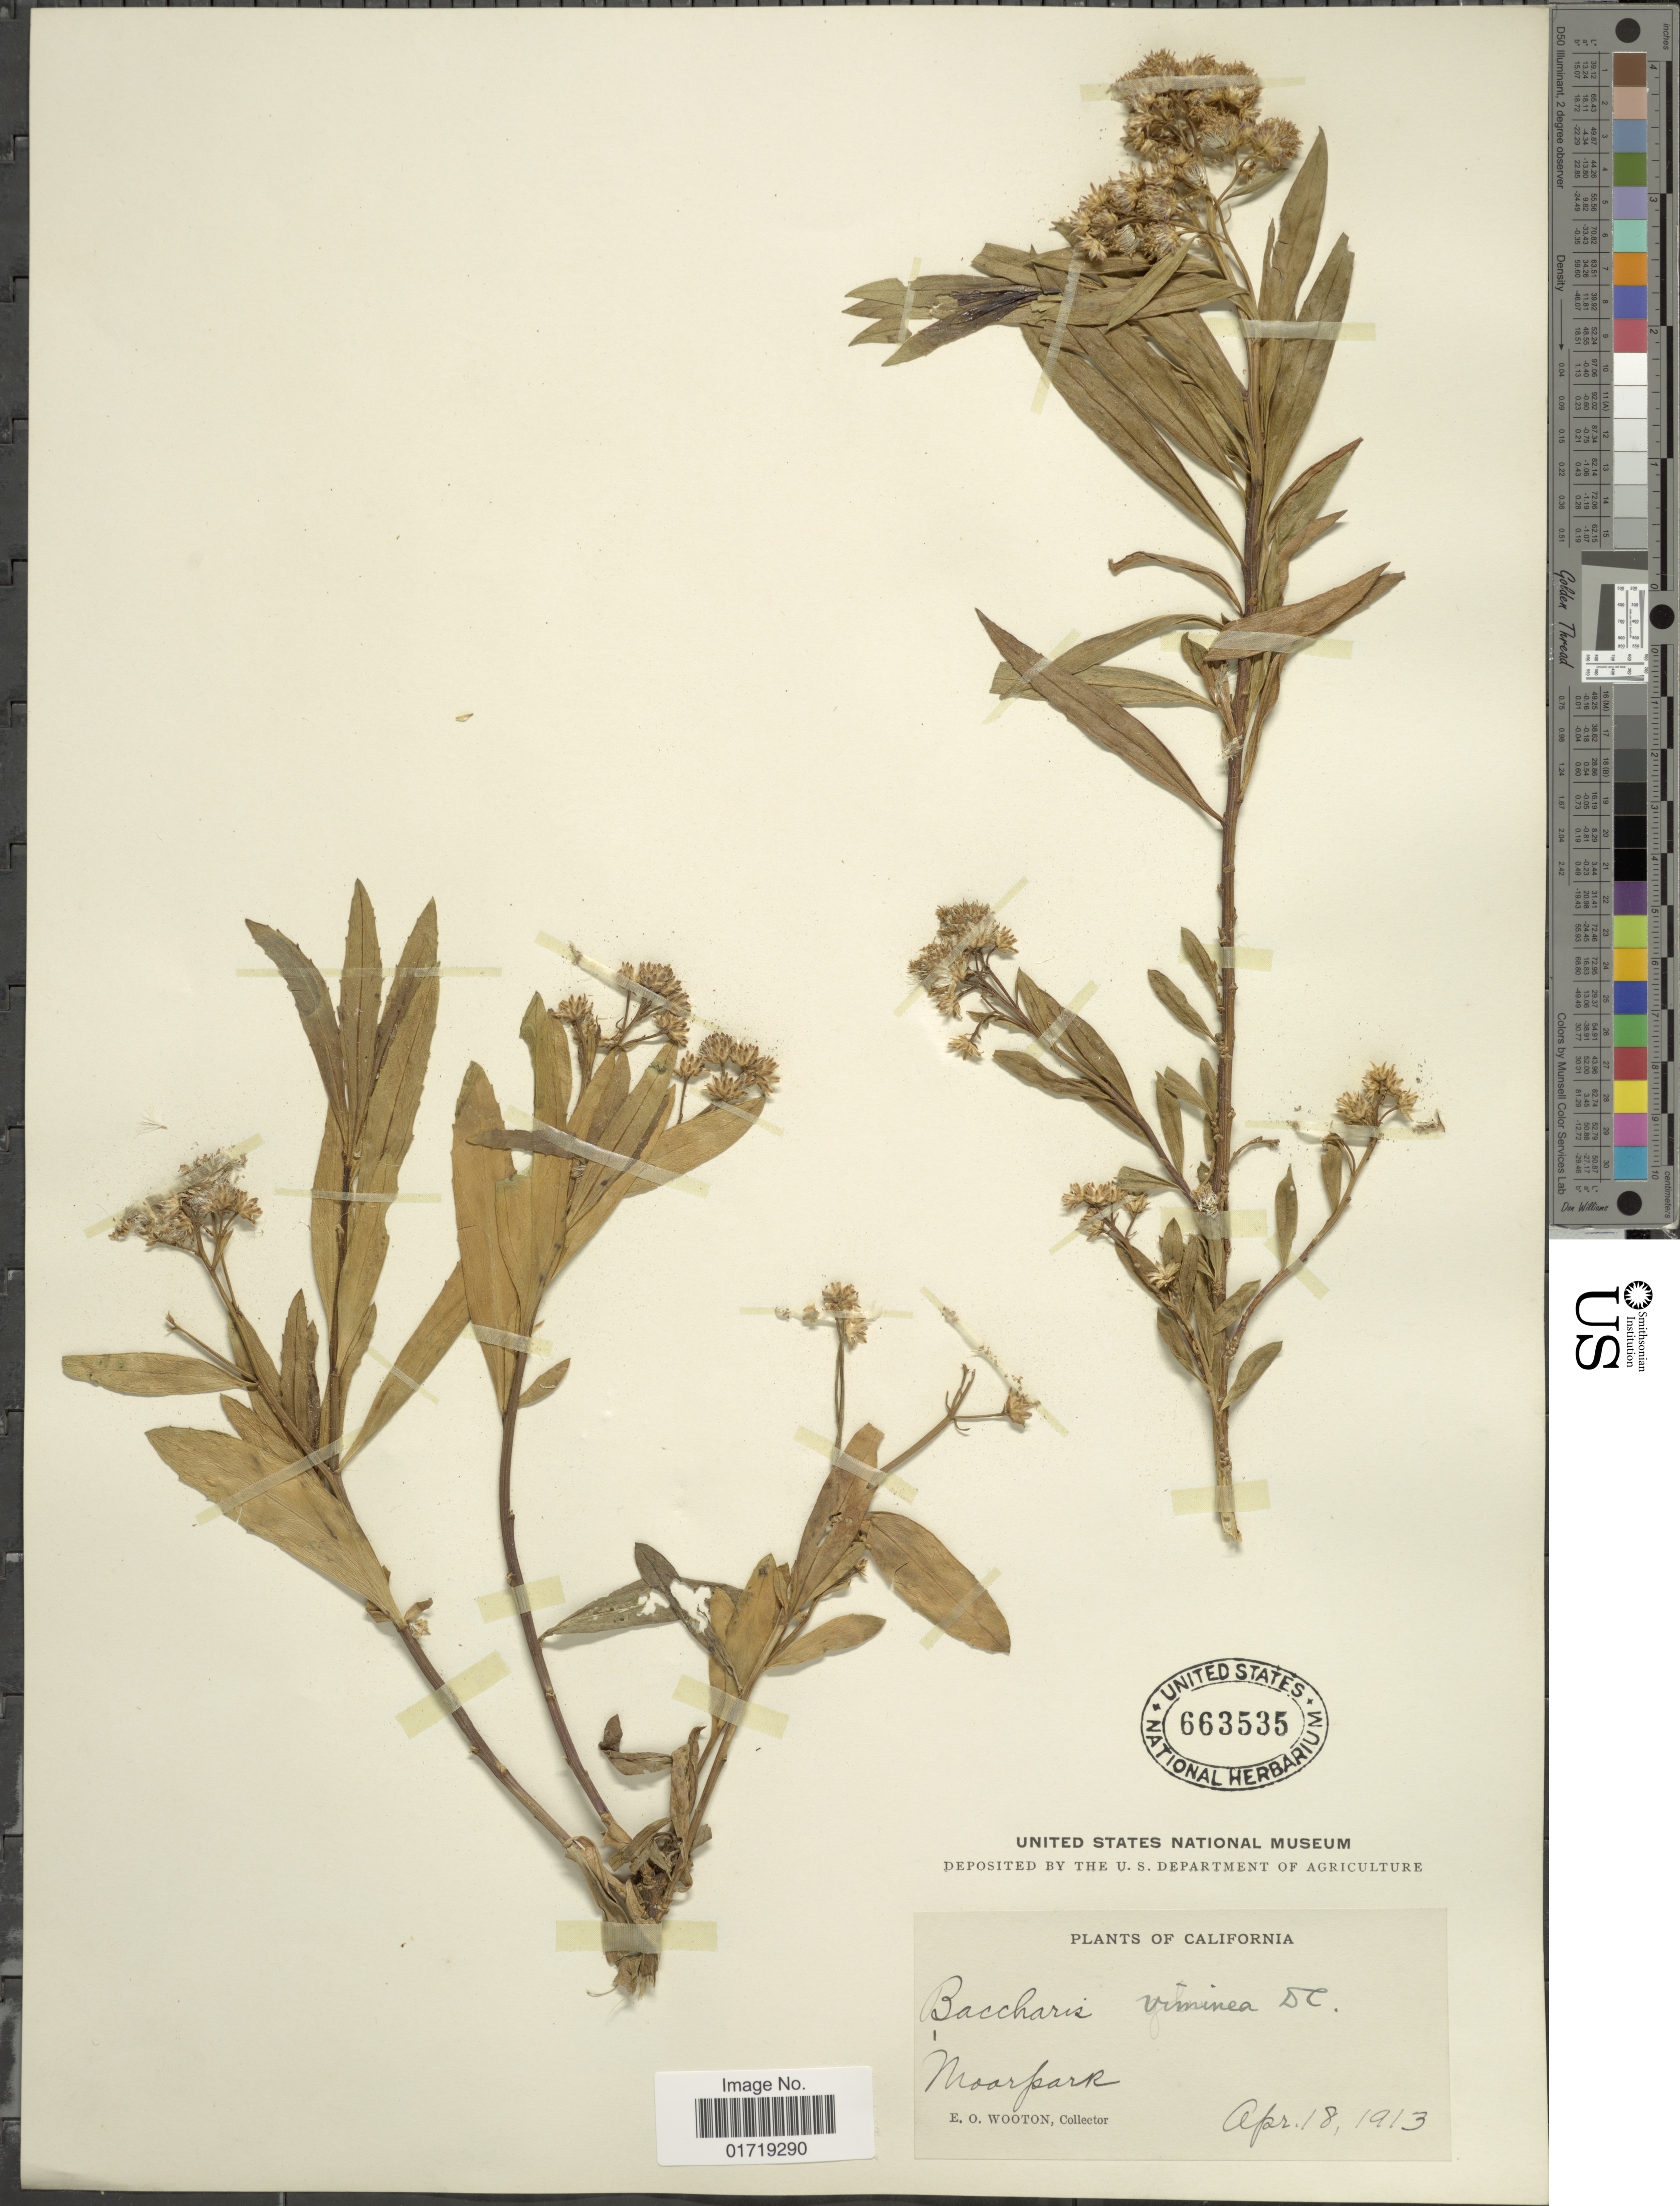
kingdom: Plantae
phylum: Tracheophyta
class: Magnoliopsida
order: Asterales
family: Asteraceae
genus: Baccharis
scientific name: Baccharis viminea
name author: DC.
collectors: E. O. Wooton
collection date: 1913-04-18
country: United States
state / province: California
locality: Moarpark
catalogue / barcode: US 663535